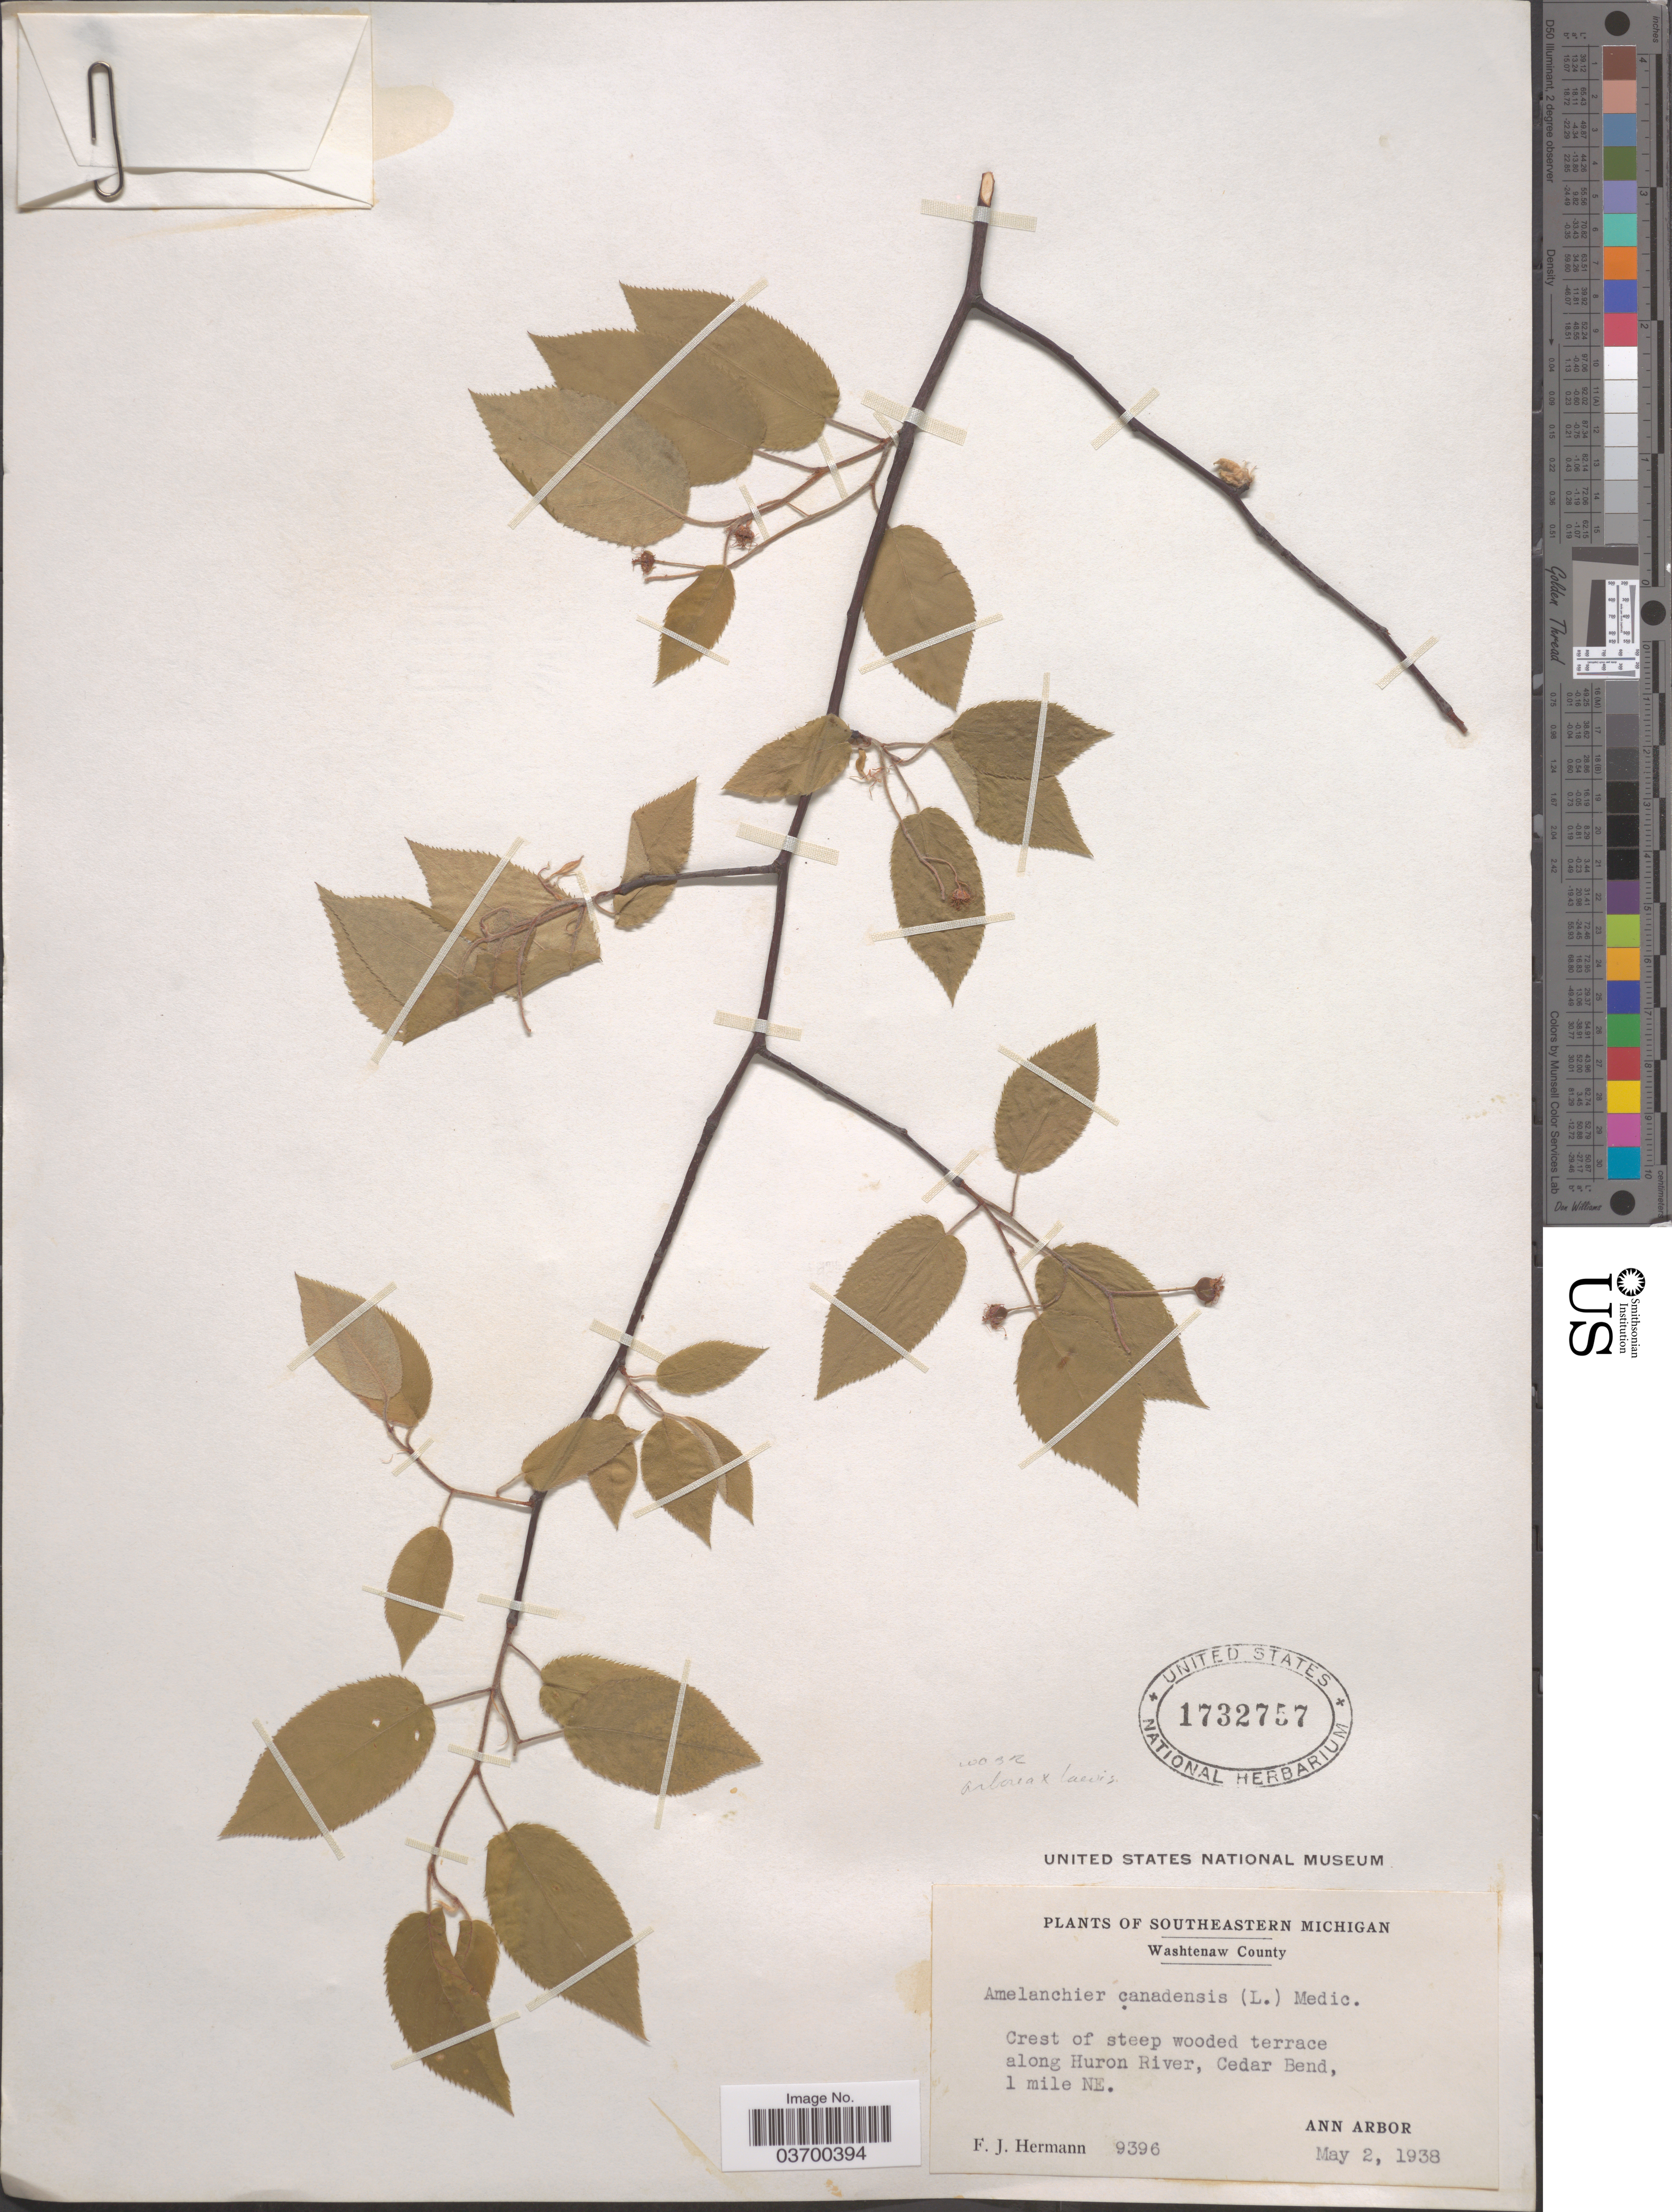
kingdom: Plantae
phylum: Tracheophyta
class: Magnoliopsida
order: Rosales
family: Rosaceae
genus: Amelanchier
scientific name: Amelanchier canadensis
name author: (L.) Medic.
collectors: F. J. Hermann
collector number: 9396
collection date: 1938-05-02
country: United States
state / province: Michigan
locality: Southeastern Michigan. Washtenaw County. Along Huron River, Cedar Bend, 1 mile NE. Ann Arbor.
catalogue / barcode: US 1732757